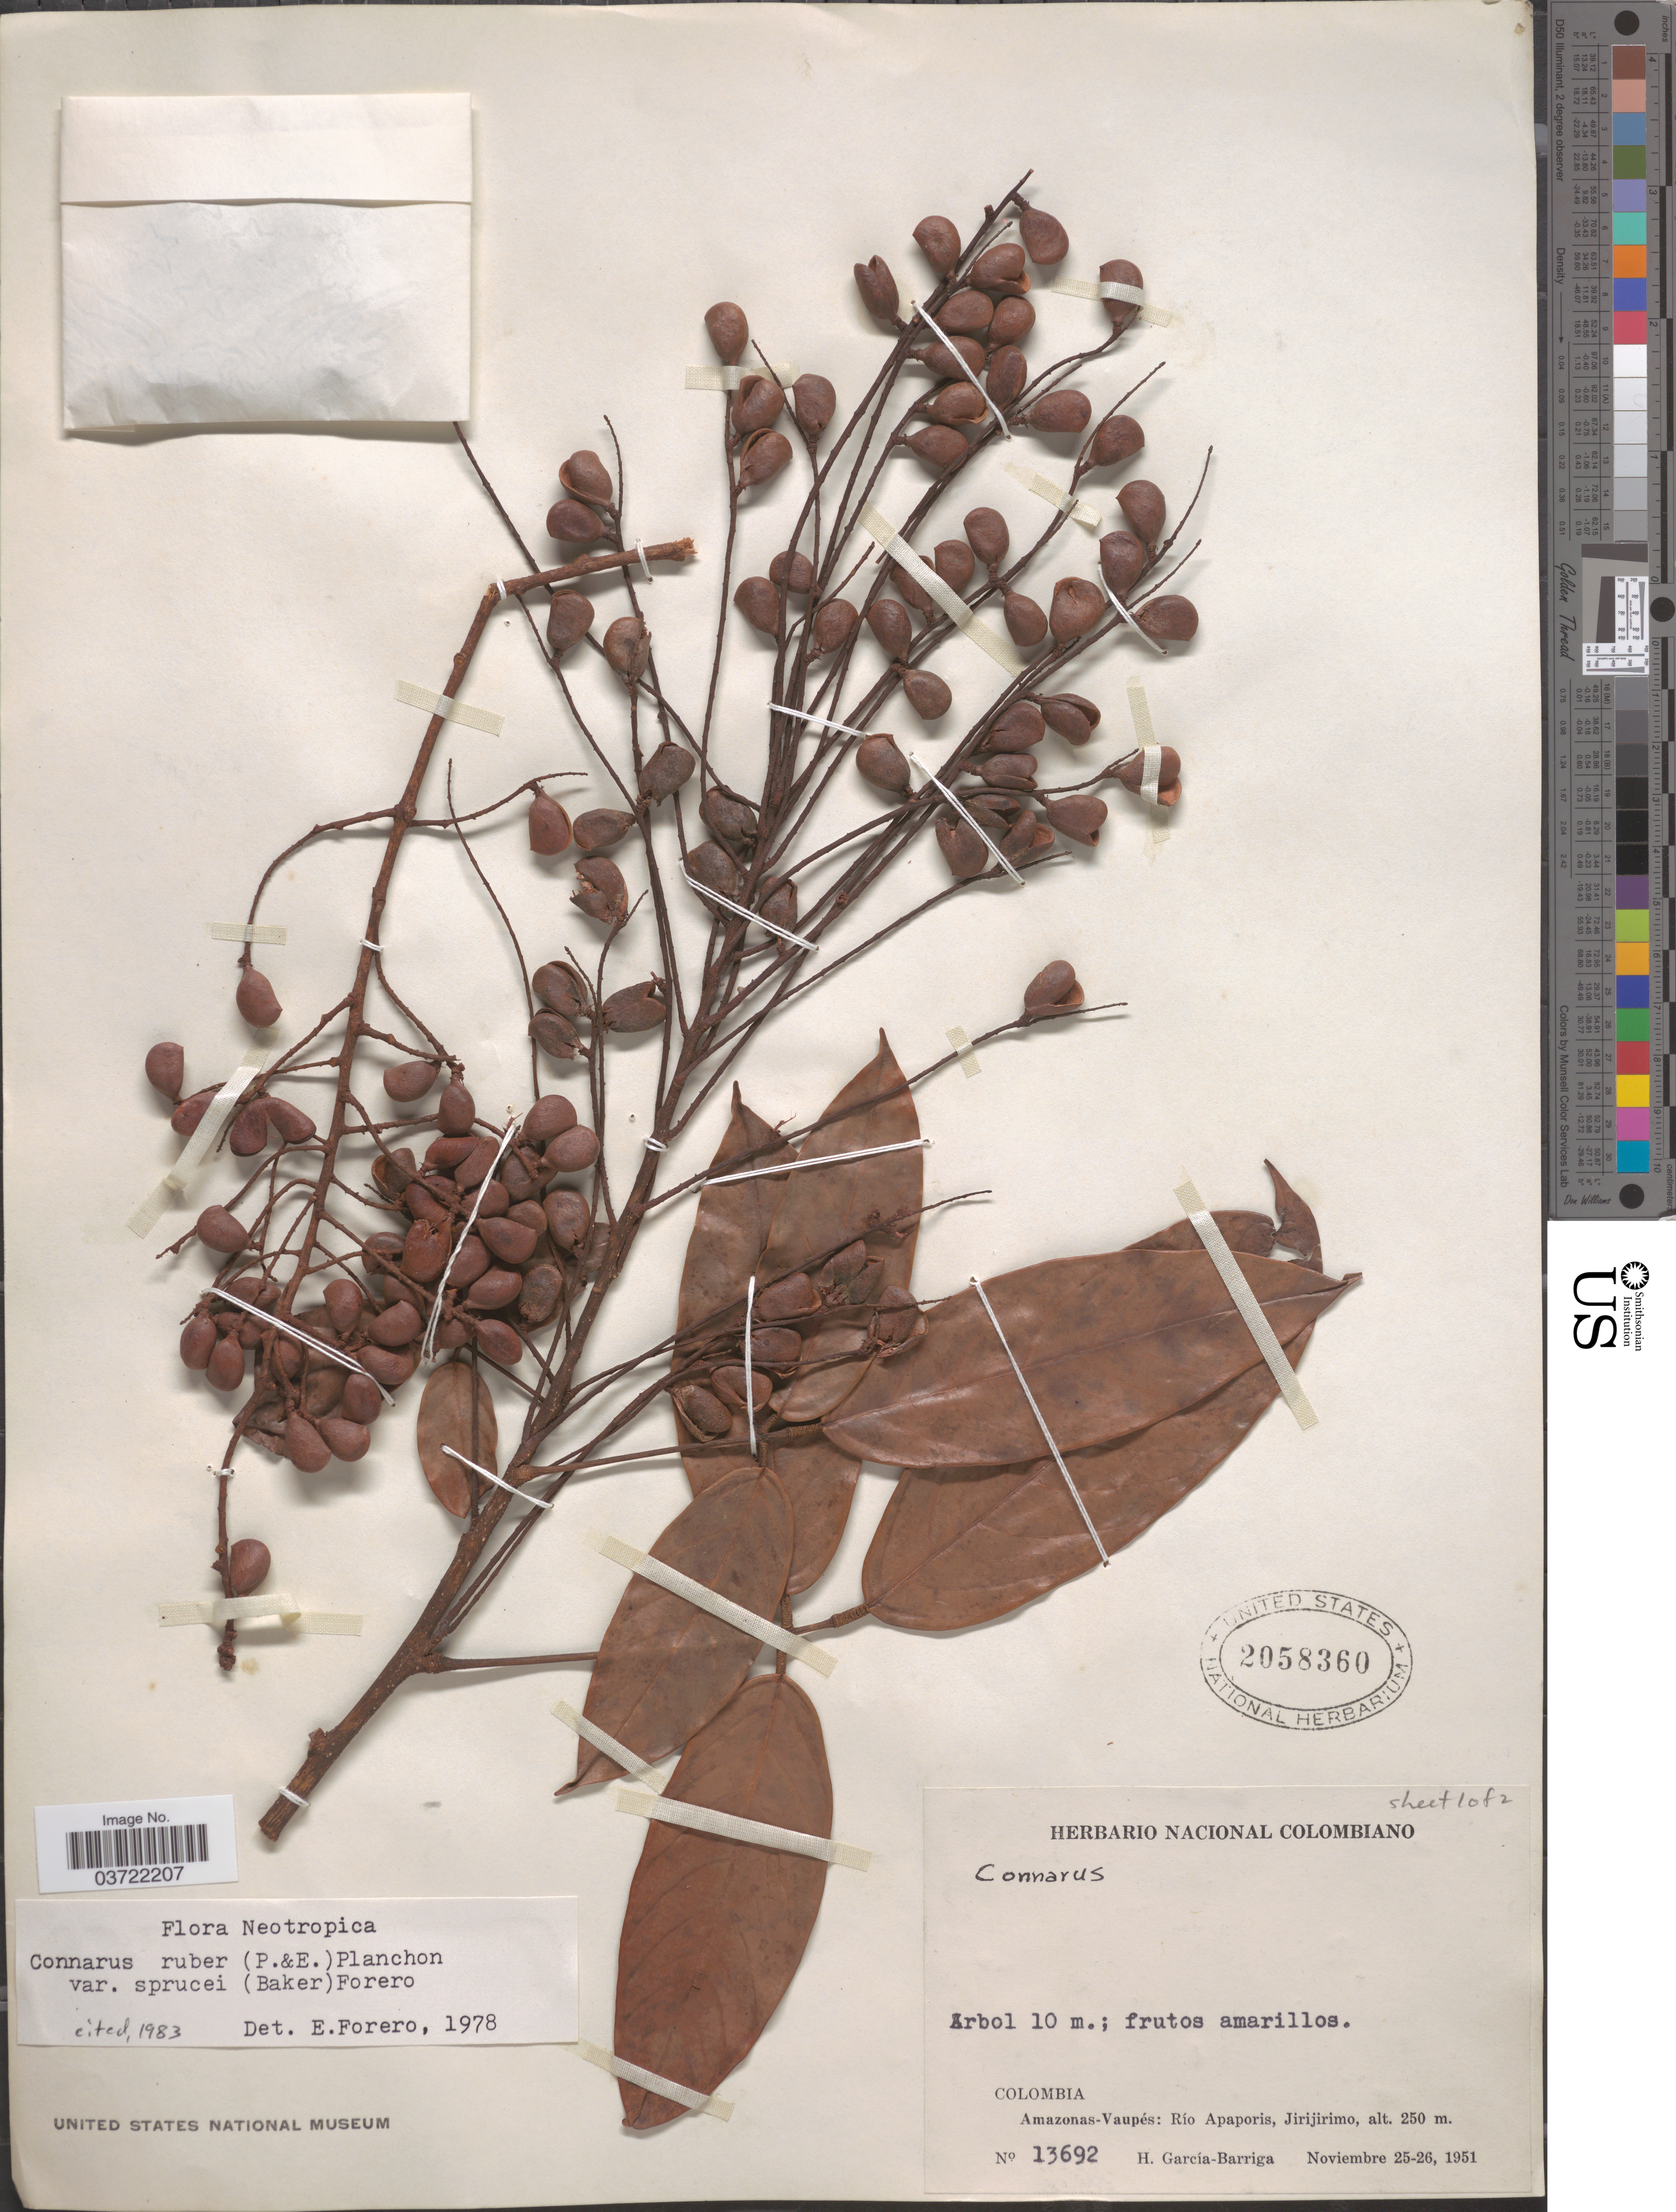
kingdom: Plantae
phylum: Tracheophyta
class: Magnoliopsida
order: Oxalidales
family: Connaraceae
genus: Connarus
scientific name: Connarus ruber var. sprucei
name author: (Baker) Forero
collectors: H. García Barriga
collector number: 13692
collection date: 1951-11-25/1951-11-26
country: Colombia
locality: Amazonas-Vaupés: Río Apaporis, Jirijirimo.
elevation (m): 250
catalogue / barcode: US 2058360